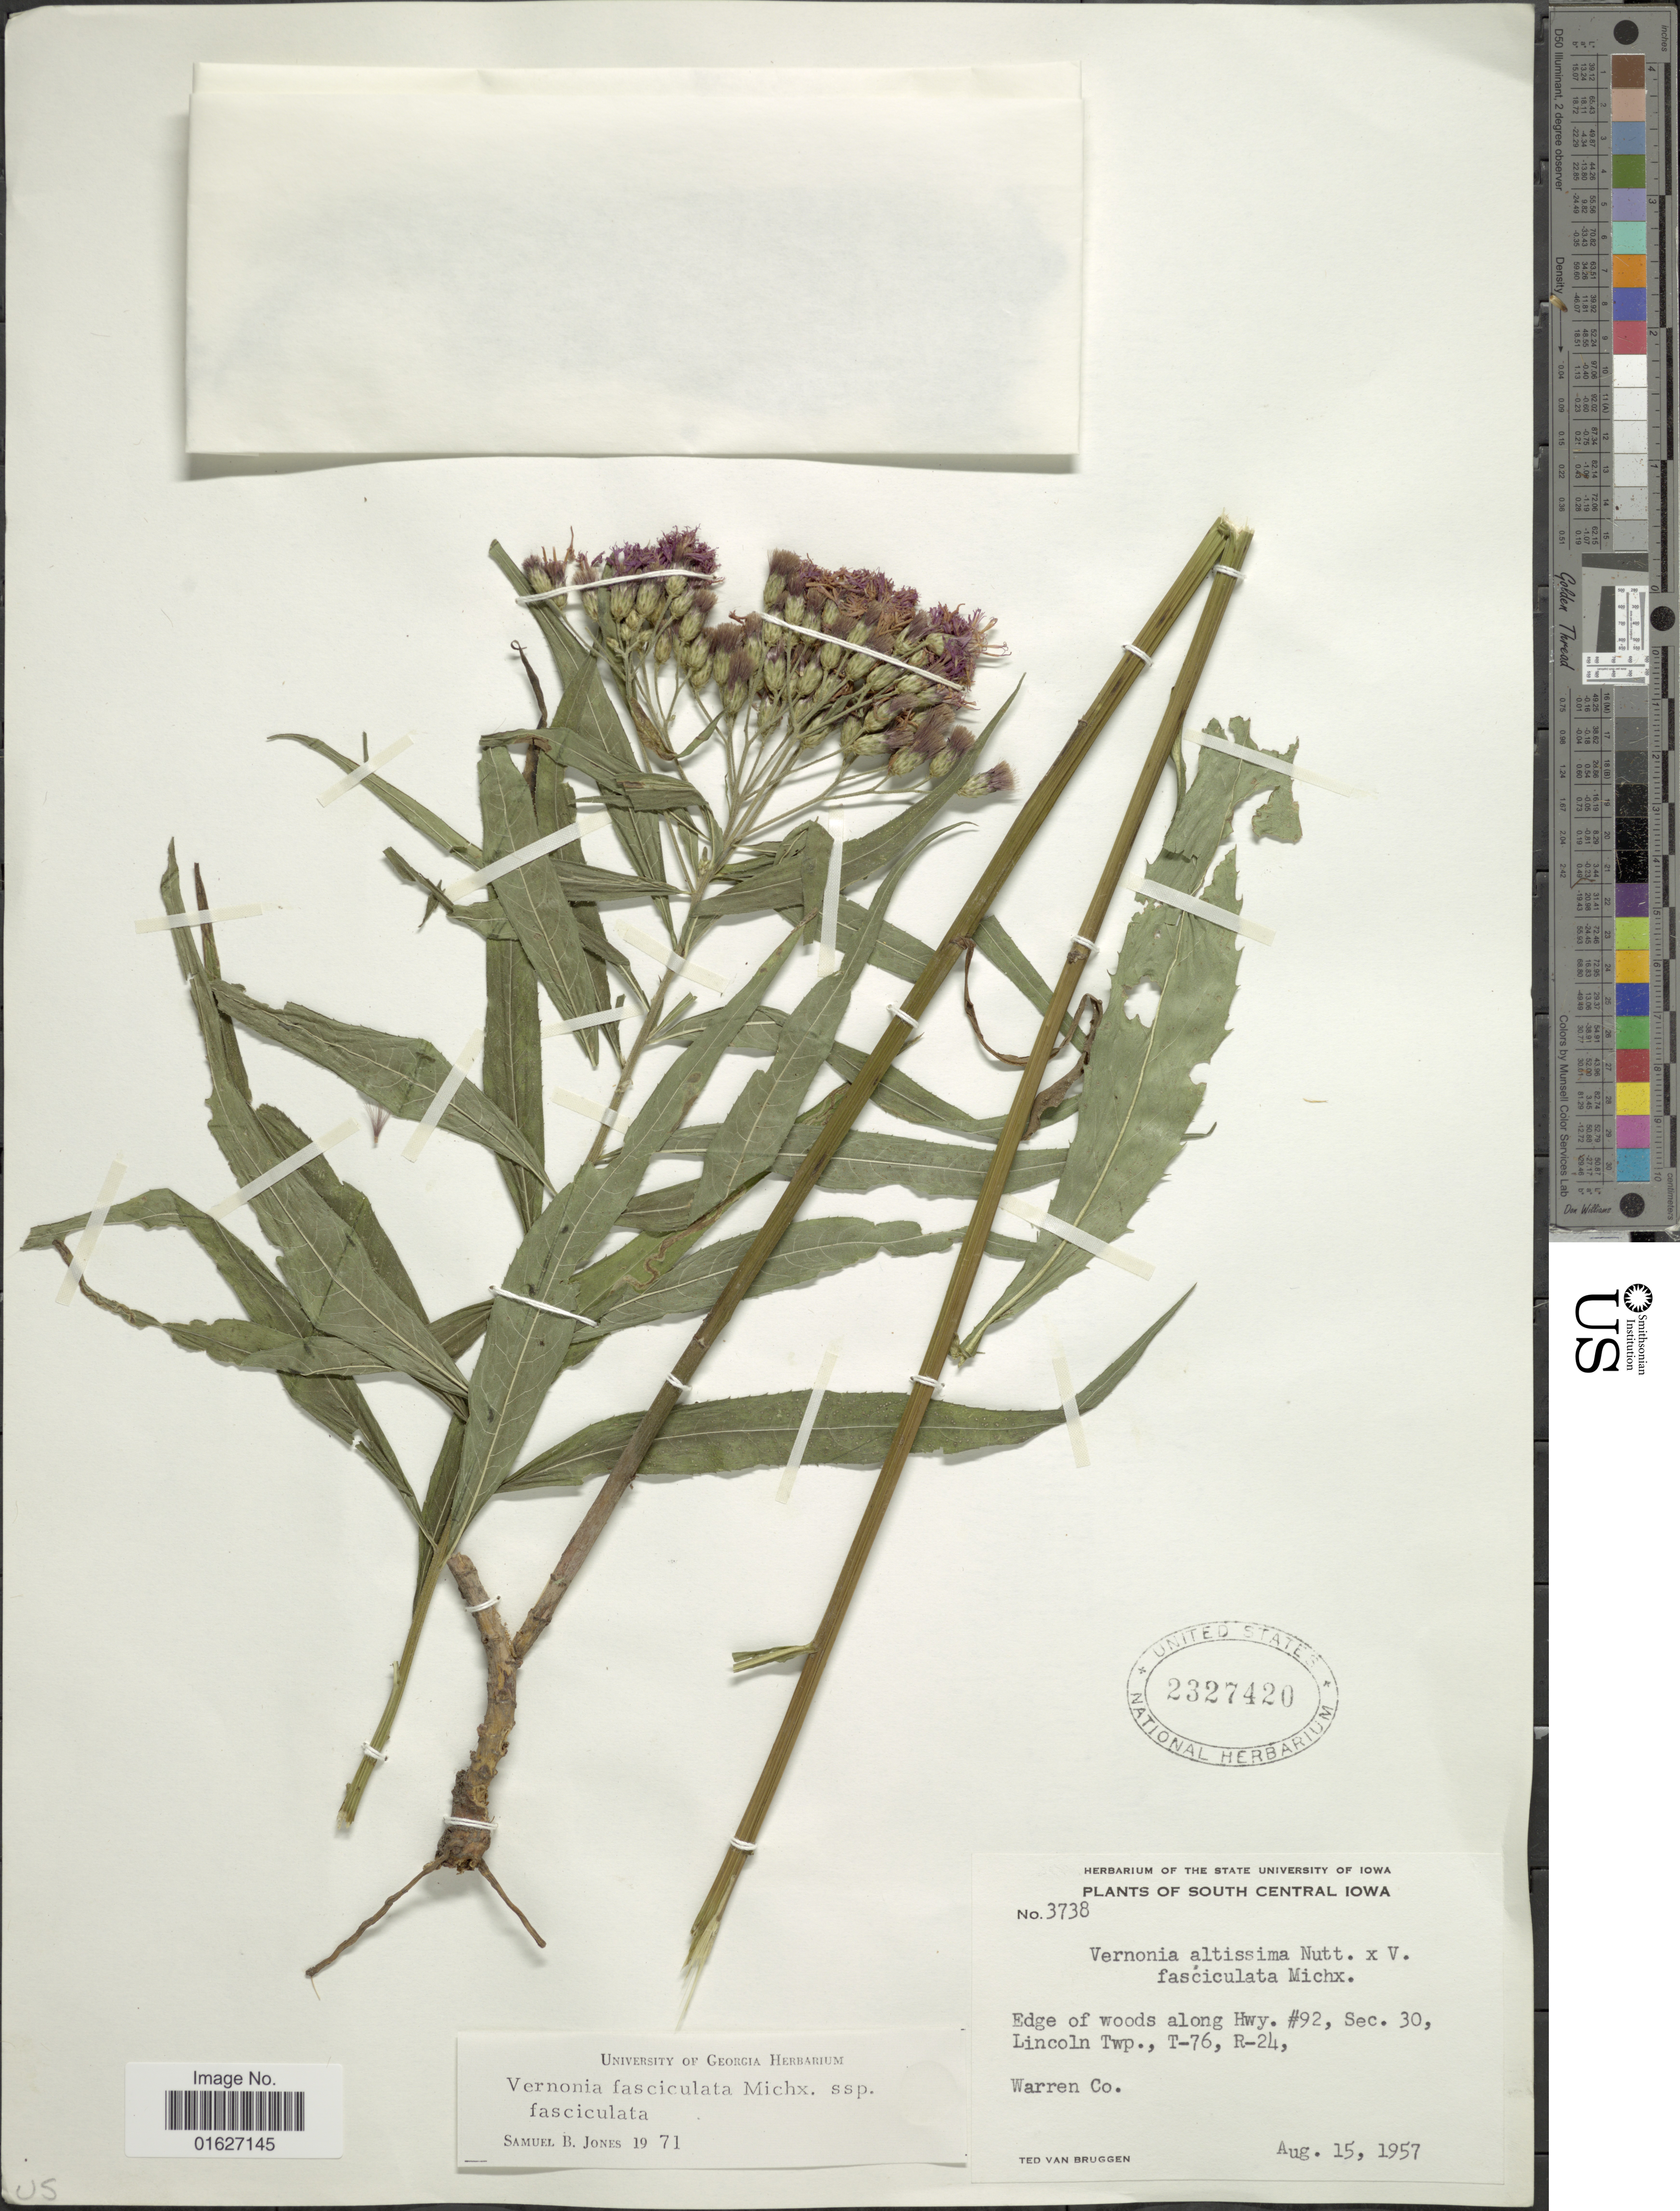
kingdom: Plantae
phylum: Tracheophyta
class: Magnoliopsida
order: Asterales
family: Asteraceae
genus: Vernonia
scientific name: Vernonia fasciculata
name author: Michx.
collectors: T. van Bruggen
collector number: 3738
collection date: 1957-08-15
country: United States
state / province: Iowa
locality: Central Iowa, edge of woods along Hwy. #92, Sec. 30, Lincoln Twp., T-76, T-76, R-24, Warren Co.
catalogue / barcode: US 2327420